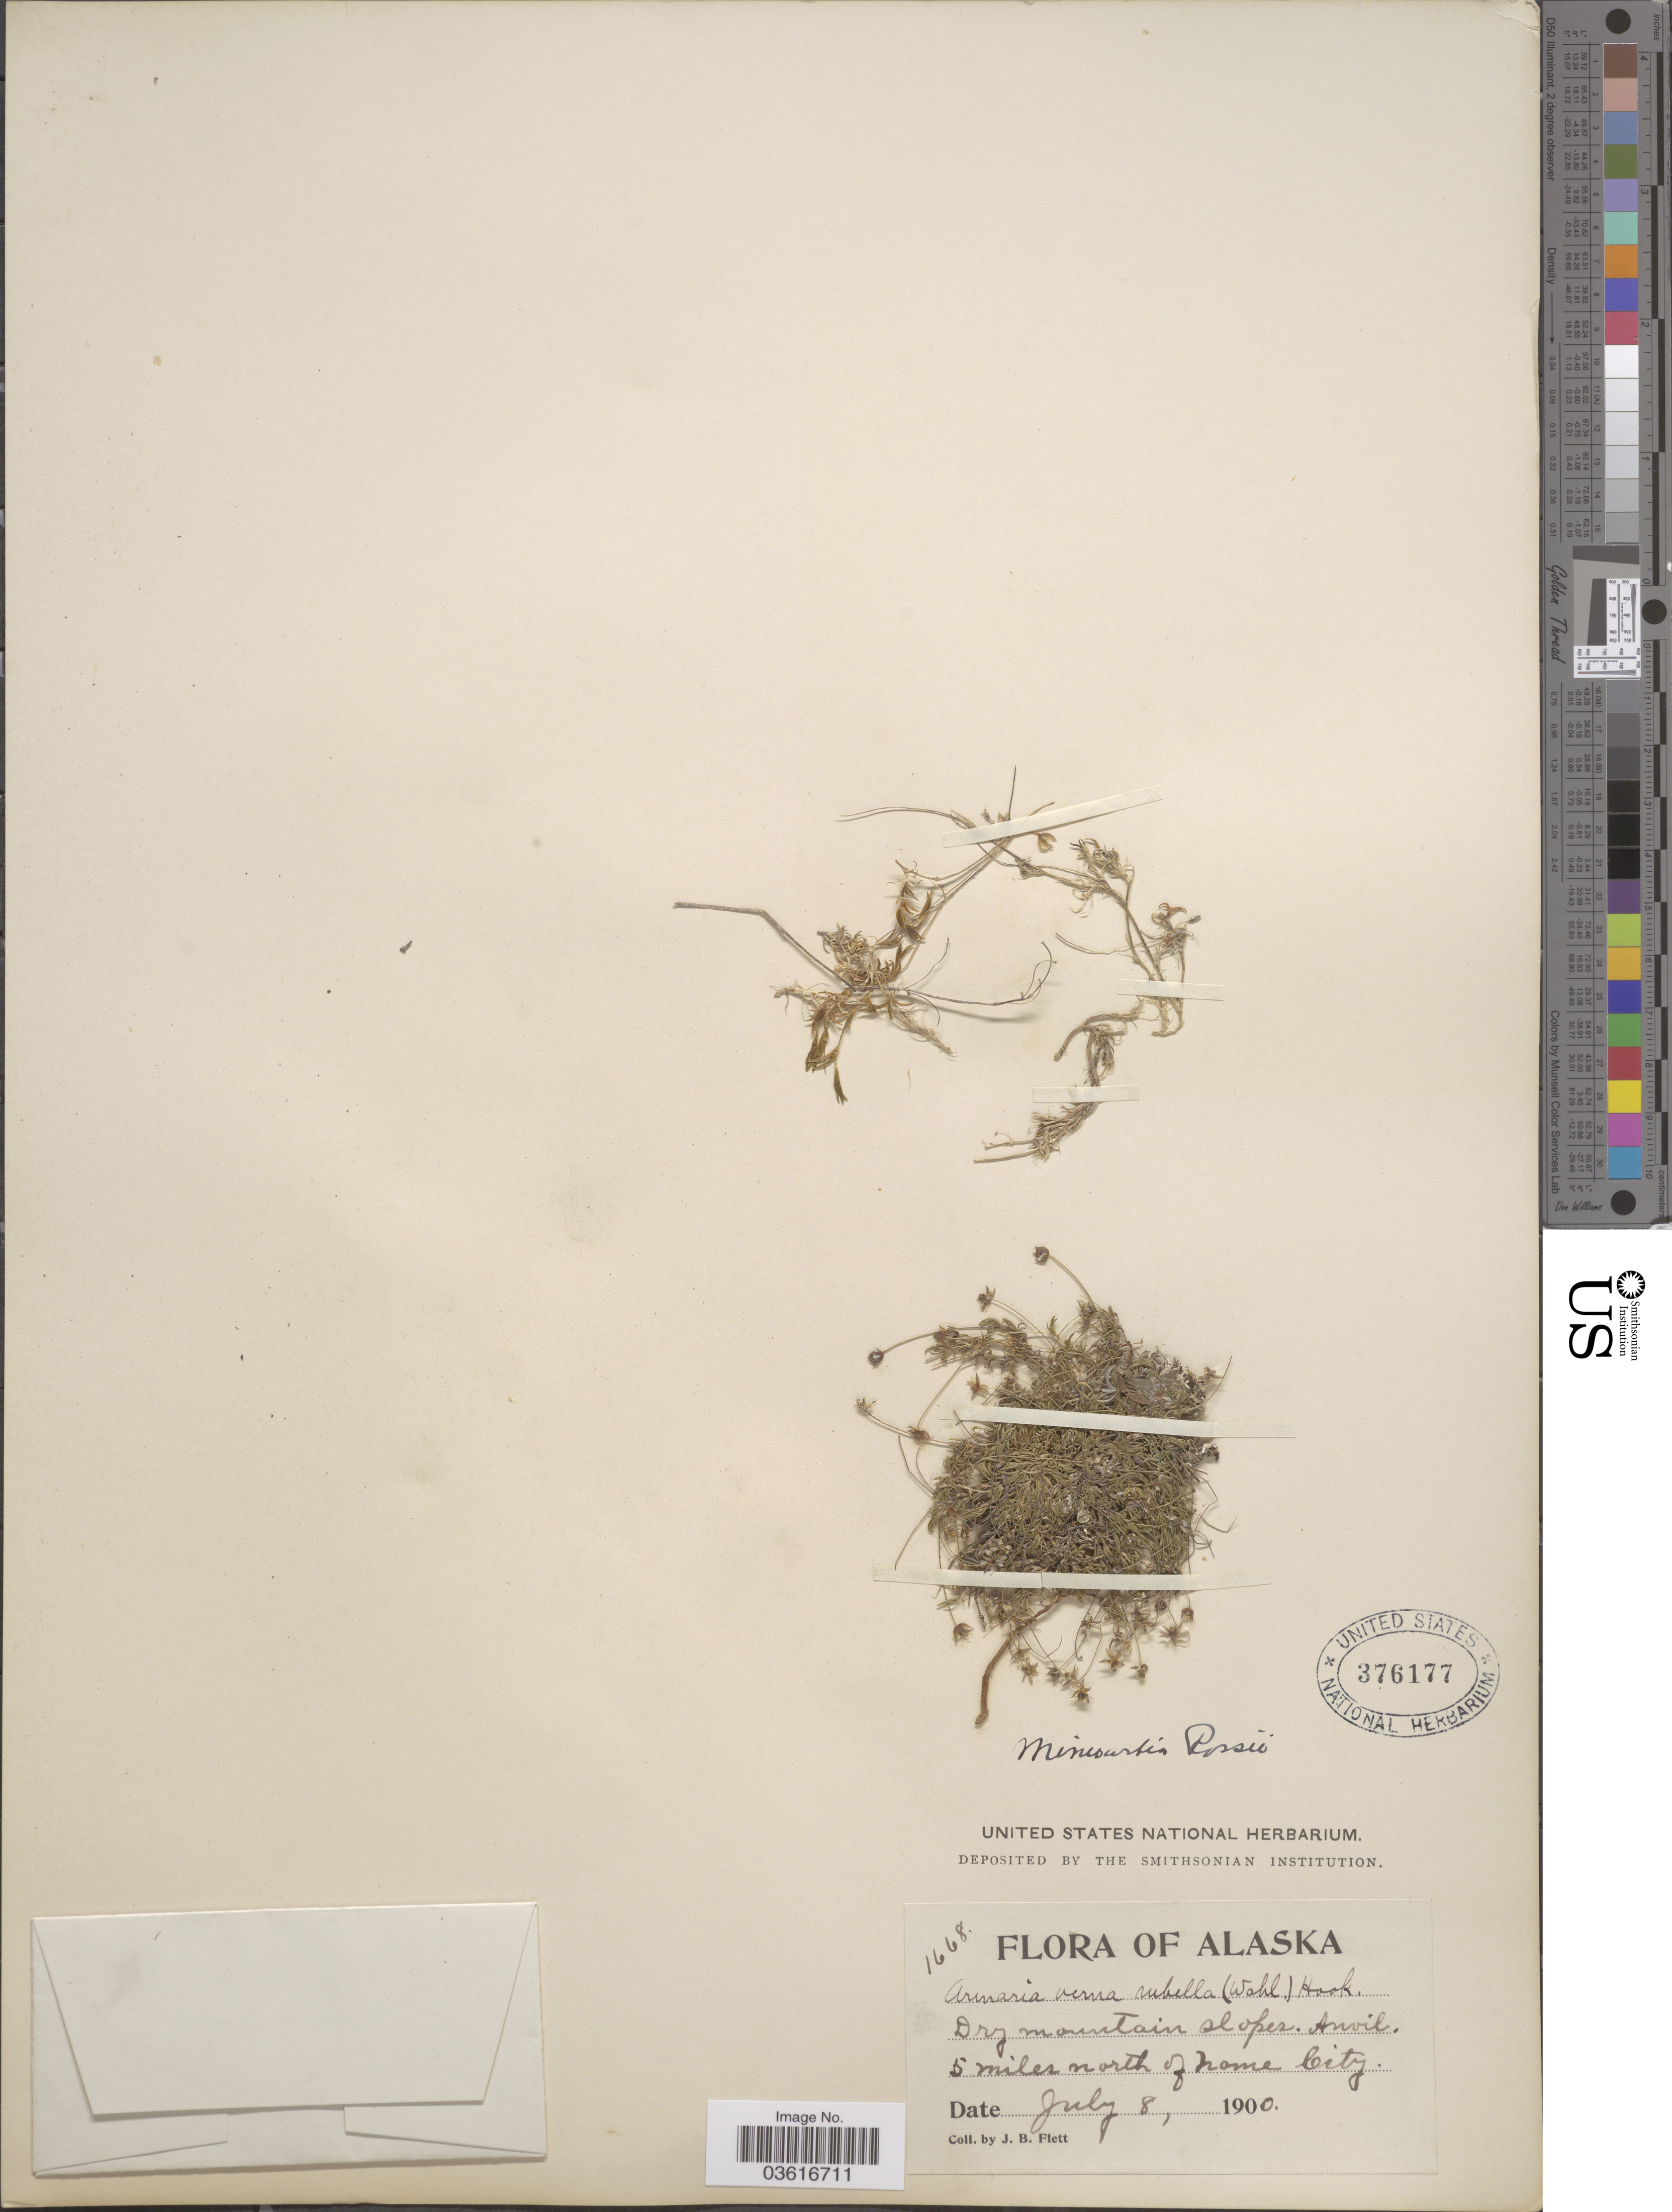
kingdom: Plantae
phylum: Tracheophyta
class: Magnoliopsida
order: Caryophyllales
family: Caryophyllaceae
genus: Minuartia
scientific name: Minuartia rossii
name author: (R. Br. ex Richardson) Graebn.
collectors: J. Flett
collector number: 1668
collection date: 1900-07-08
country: United States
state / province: Alaska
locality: Anvil. 5 miles north of Nome City.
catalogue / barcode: US 376177